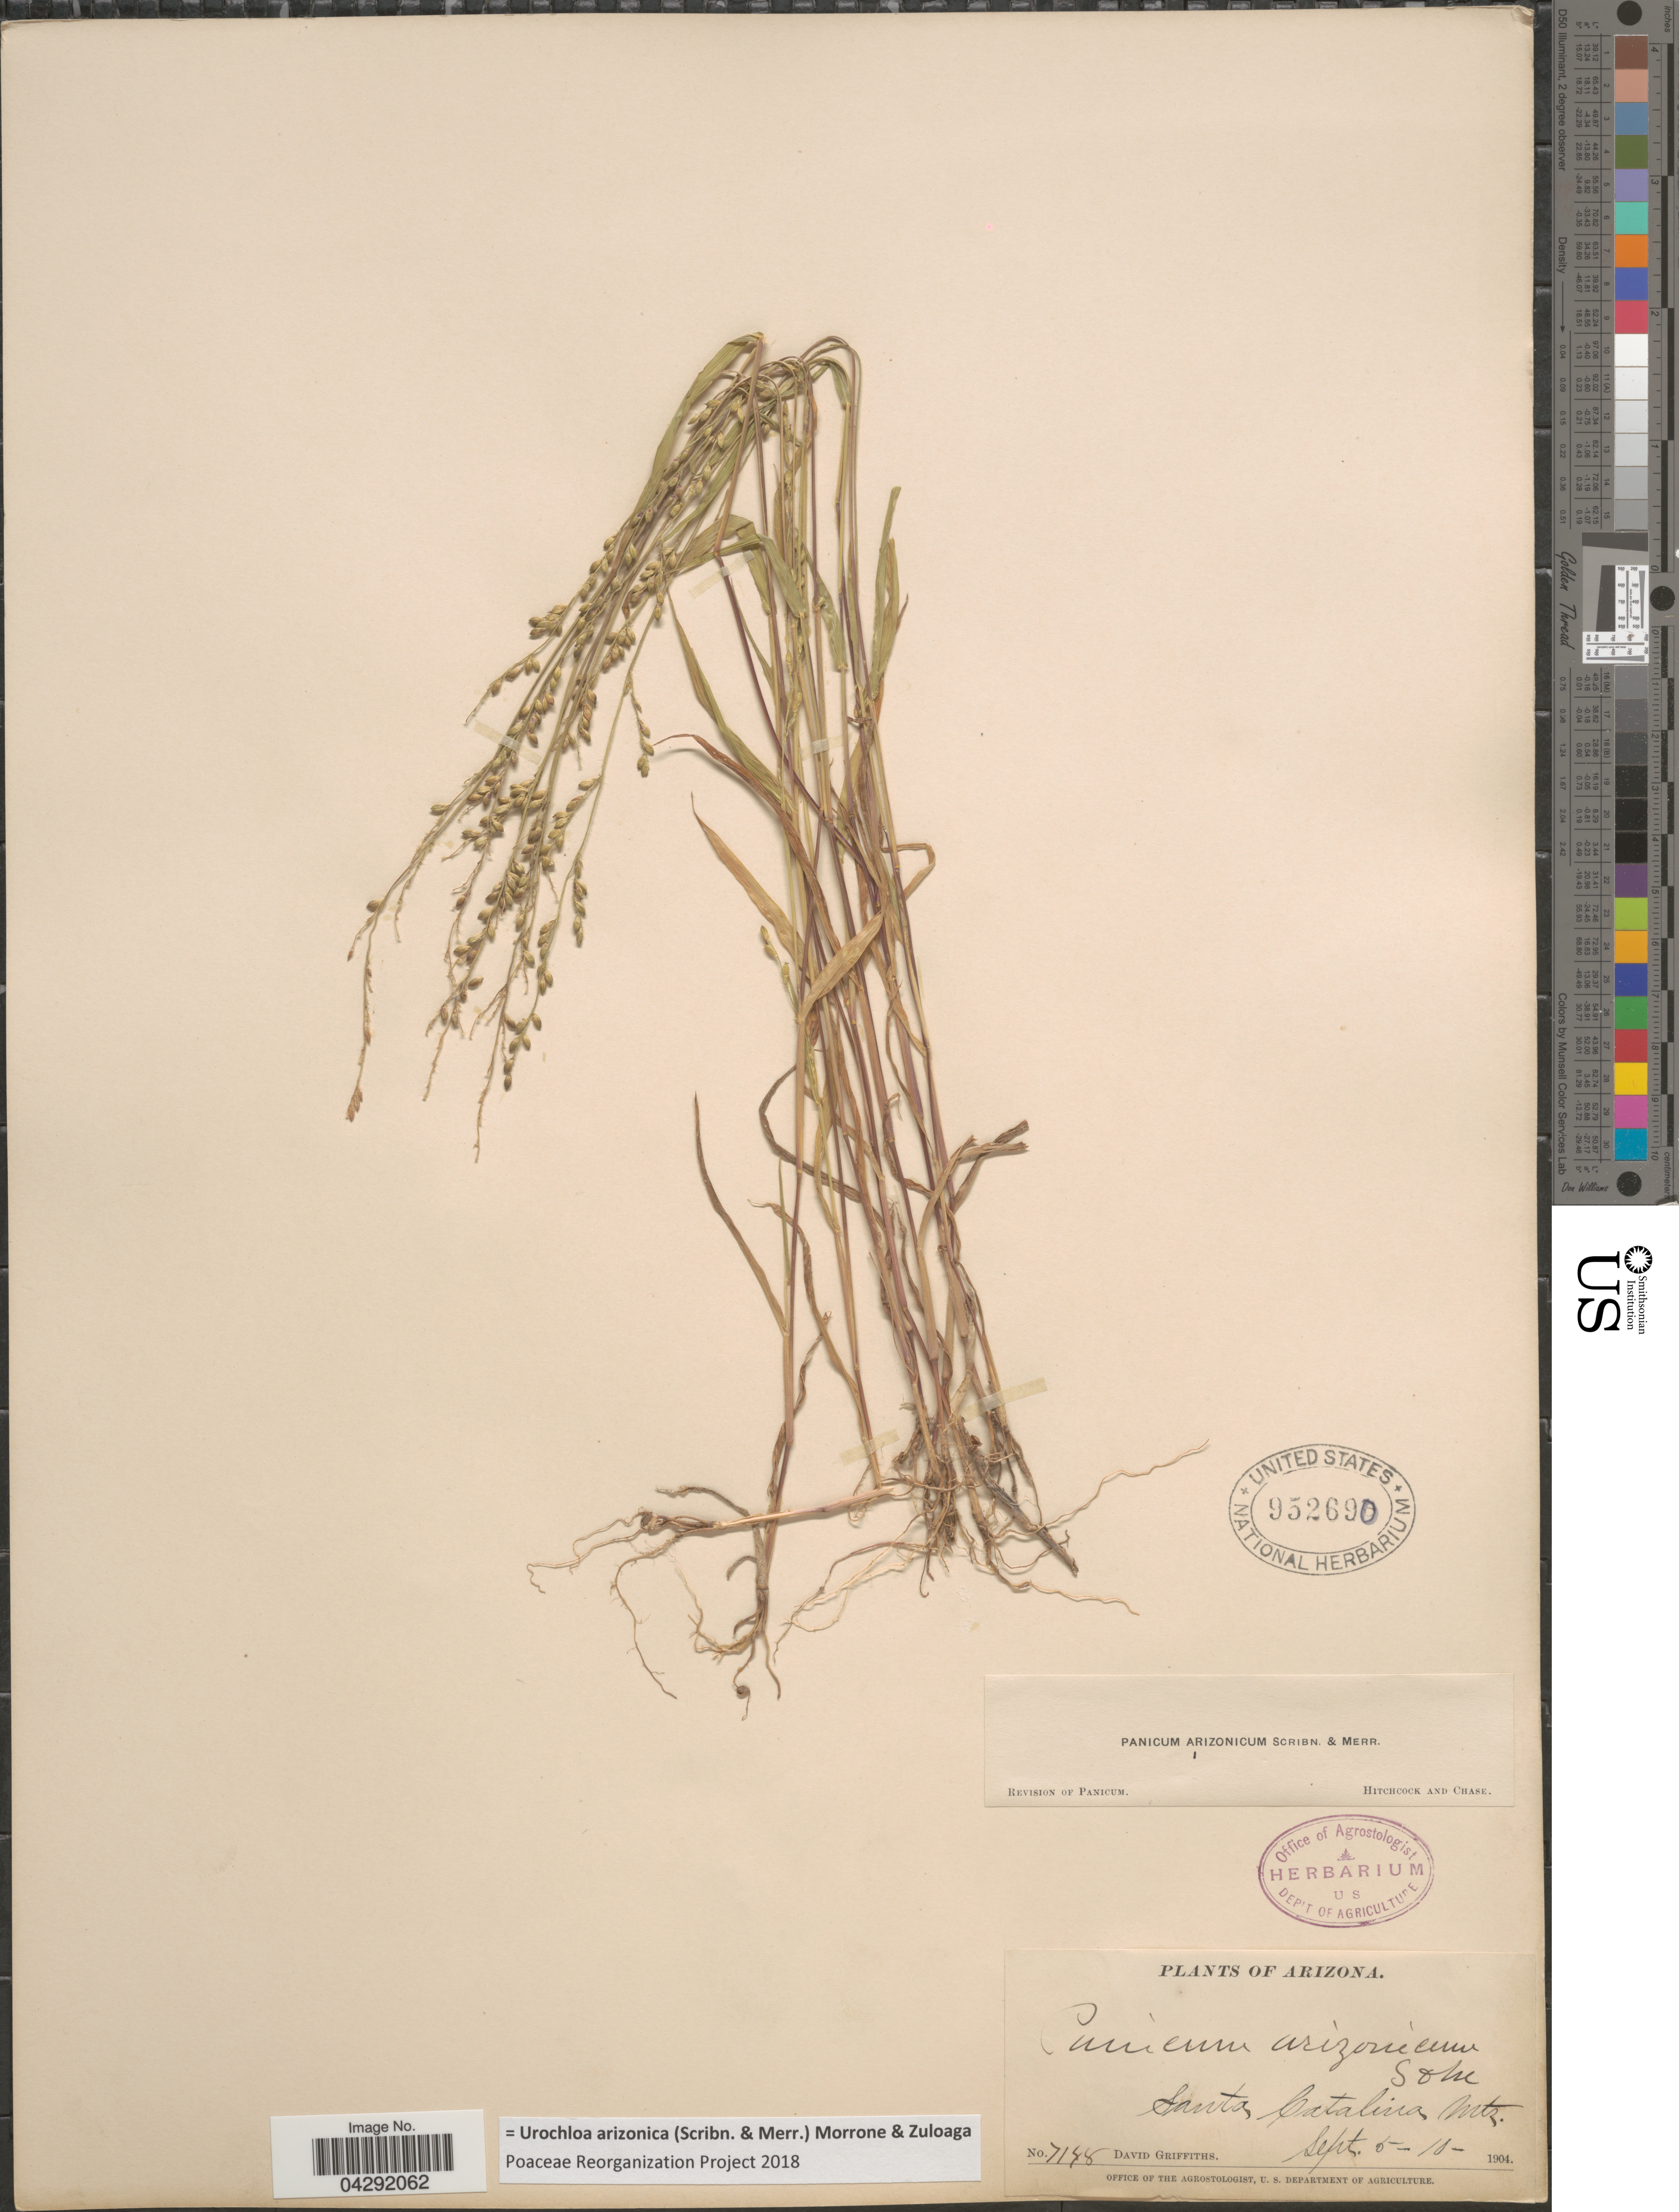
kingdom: Plantae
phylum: Tracheophyta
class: Liliopsida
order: Poales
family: Poaceae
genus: Urochloa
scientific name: Urochloa arizonica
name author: (Scribn. & Merr.) Morrone & Zuloaga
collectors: D. Griffiths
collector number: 7148*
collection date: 1904-09-05/1904-09-10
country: United States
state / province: Arizona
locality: Santa Catalina Mts.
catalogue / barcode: US 952690